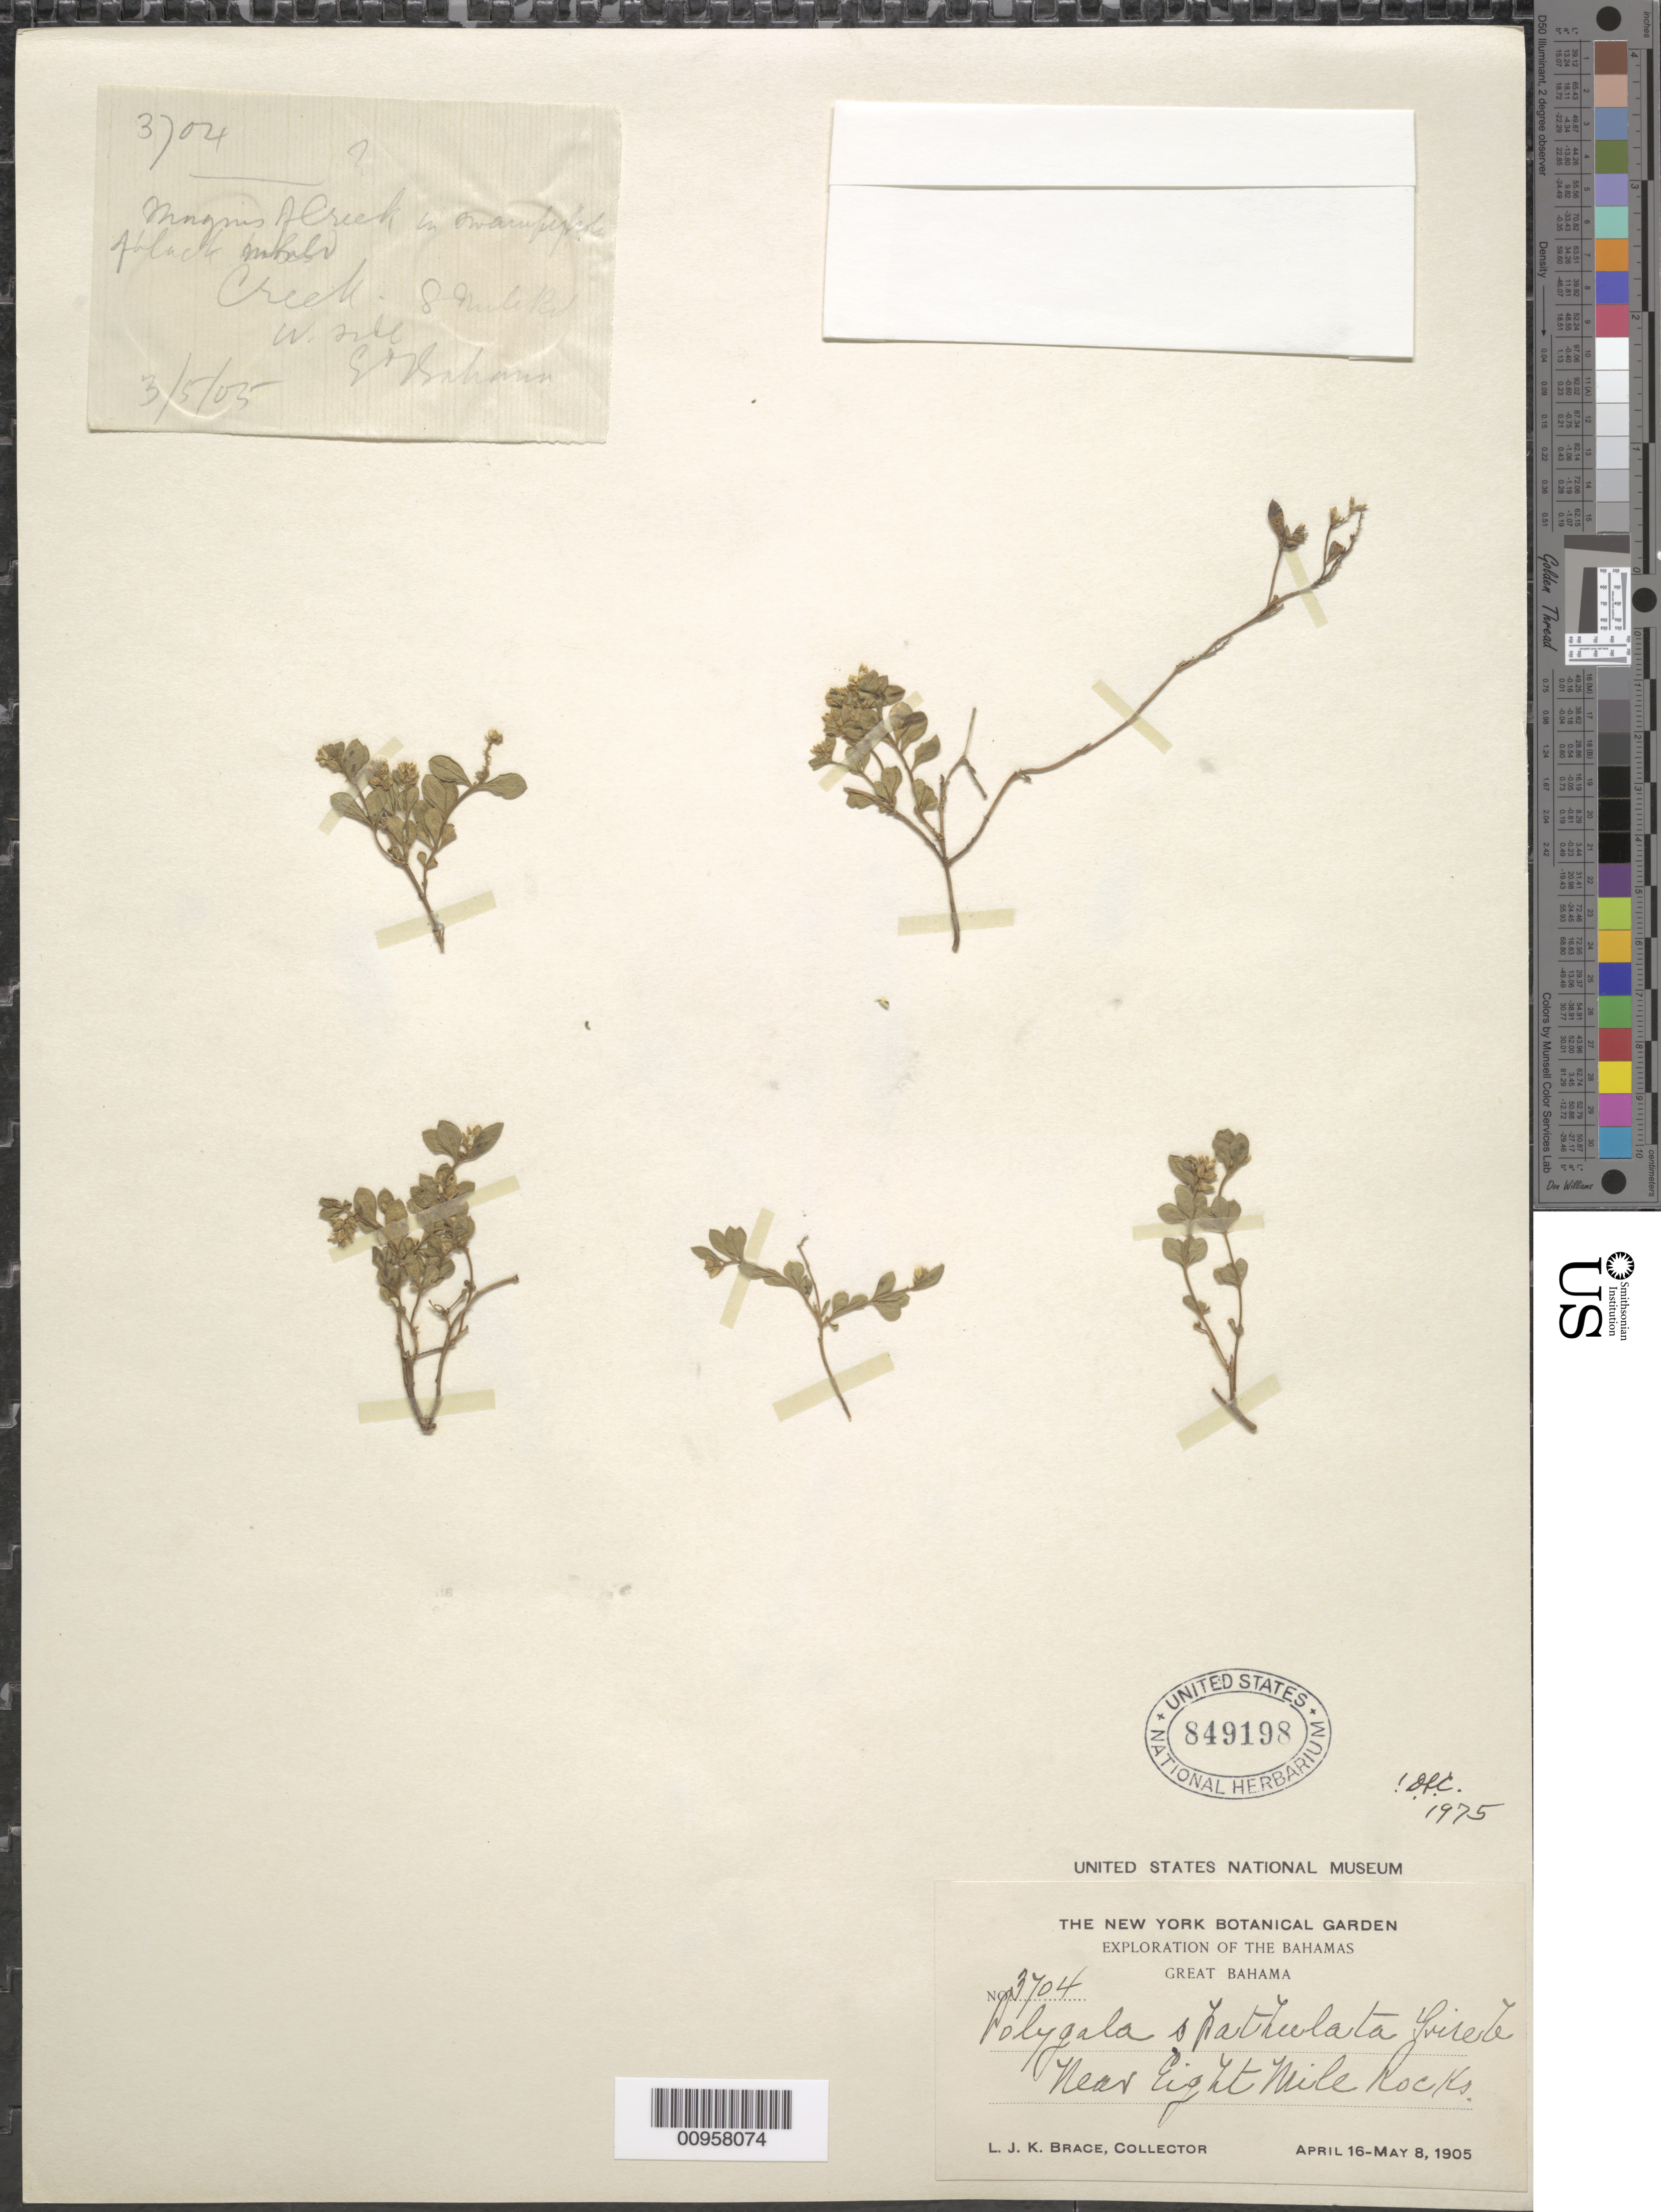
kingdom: Plantae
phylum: Tracheophyta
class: Magnoliopsida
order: Fabales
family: Polygalaceae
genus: Polygala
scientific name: Polygala spathulata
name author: Griseb.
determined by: Correll, D. S.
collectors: L. J. K. Brace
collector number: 3704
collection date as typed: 16 Apr 1905 to 08 May 1905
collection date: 1905-04-16/1905-05-08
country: Bahamas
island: Great Bahama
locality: Near Eight Mile Rocks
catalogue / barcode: US 849198